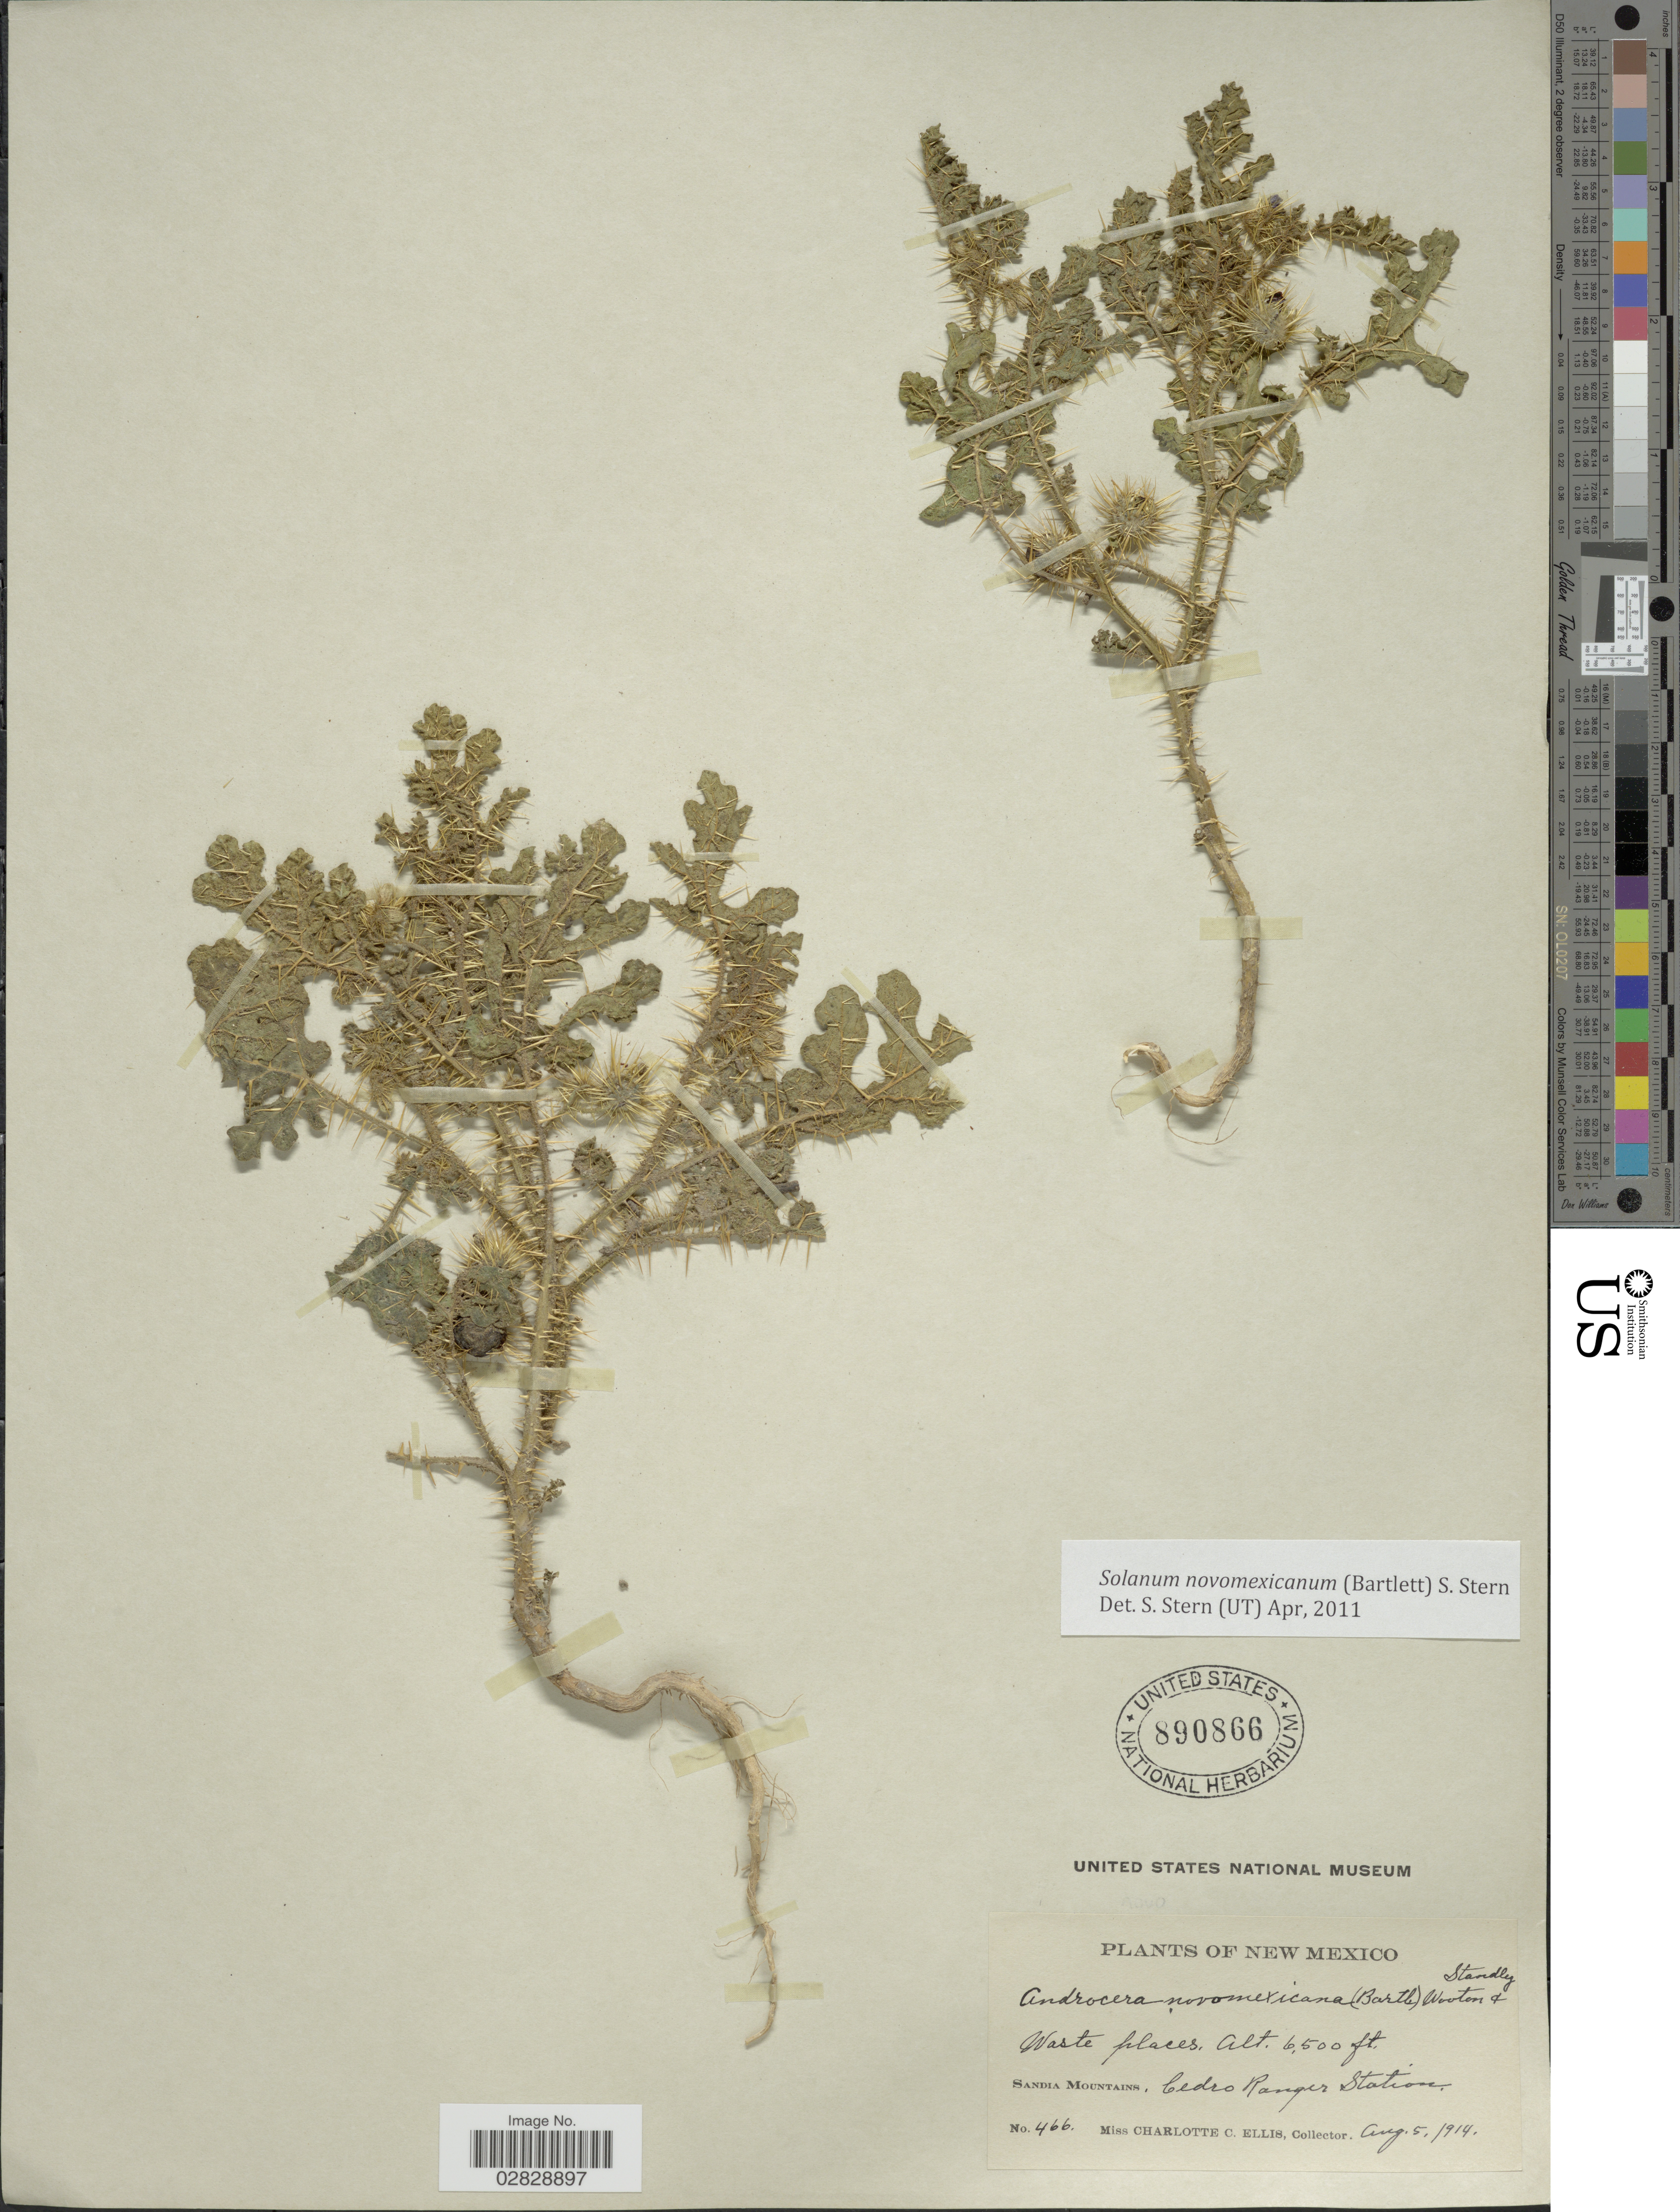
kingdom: Plantae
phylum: Tracheophyta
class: Magnoliopsida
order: Solanales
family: Solanaceae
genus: Solanum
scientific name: Solanum novomexicanum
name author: (Bartlett) S.R. Stern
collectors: C. C. Ellis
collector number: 466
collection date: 1914-08-05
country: United States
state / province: New Mexico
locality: Sandia Mountains, Cedro Ranger Station.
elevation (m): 1981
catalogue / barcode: US 890866